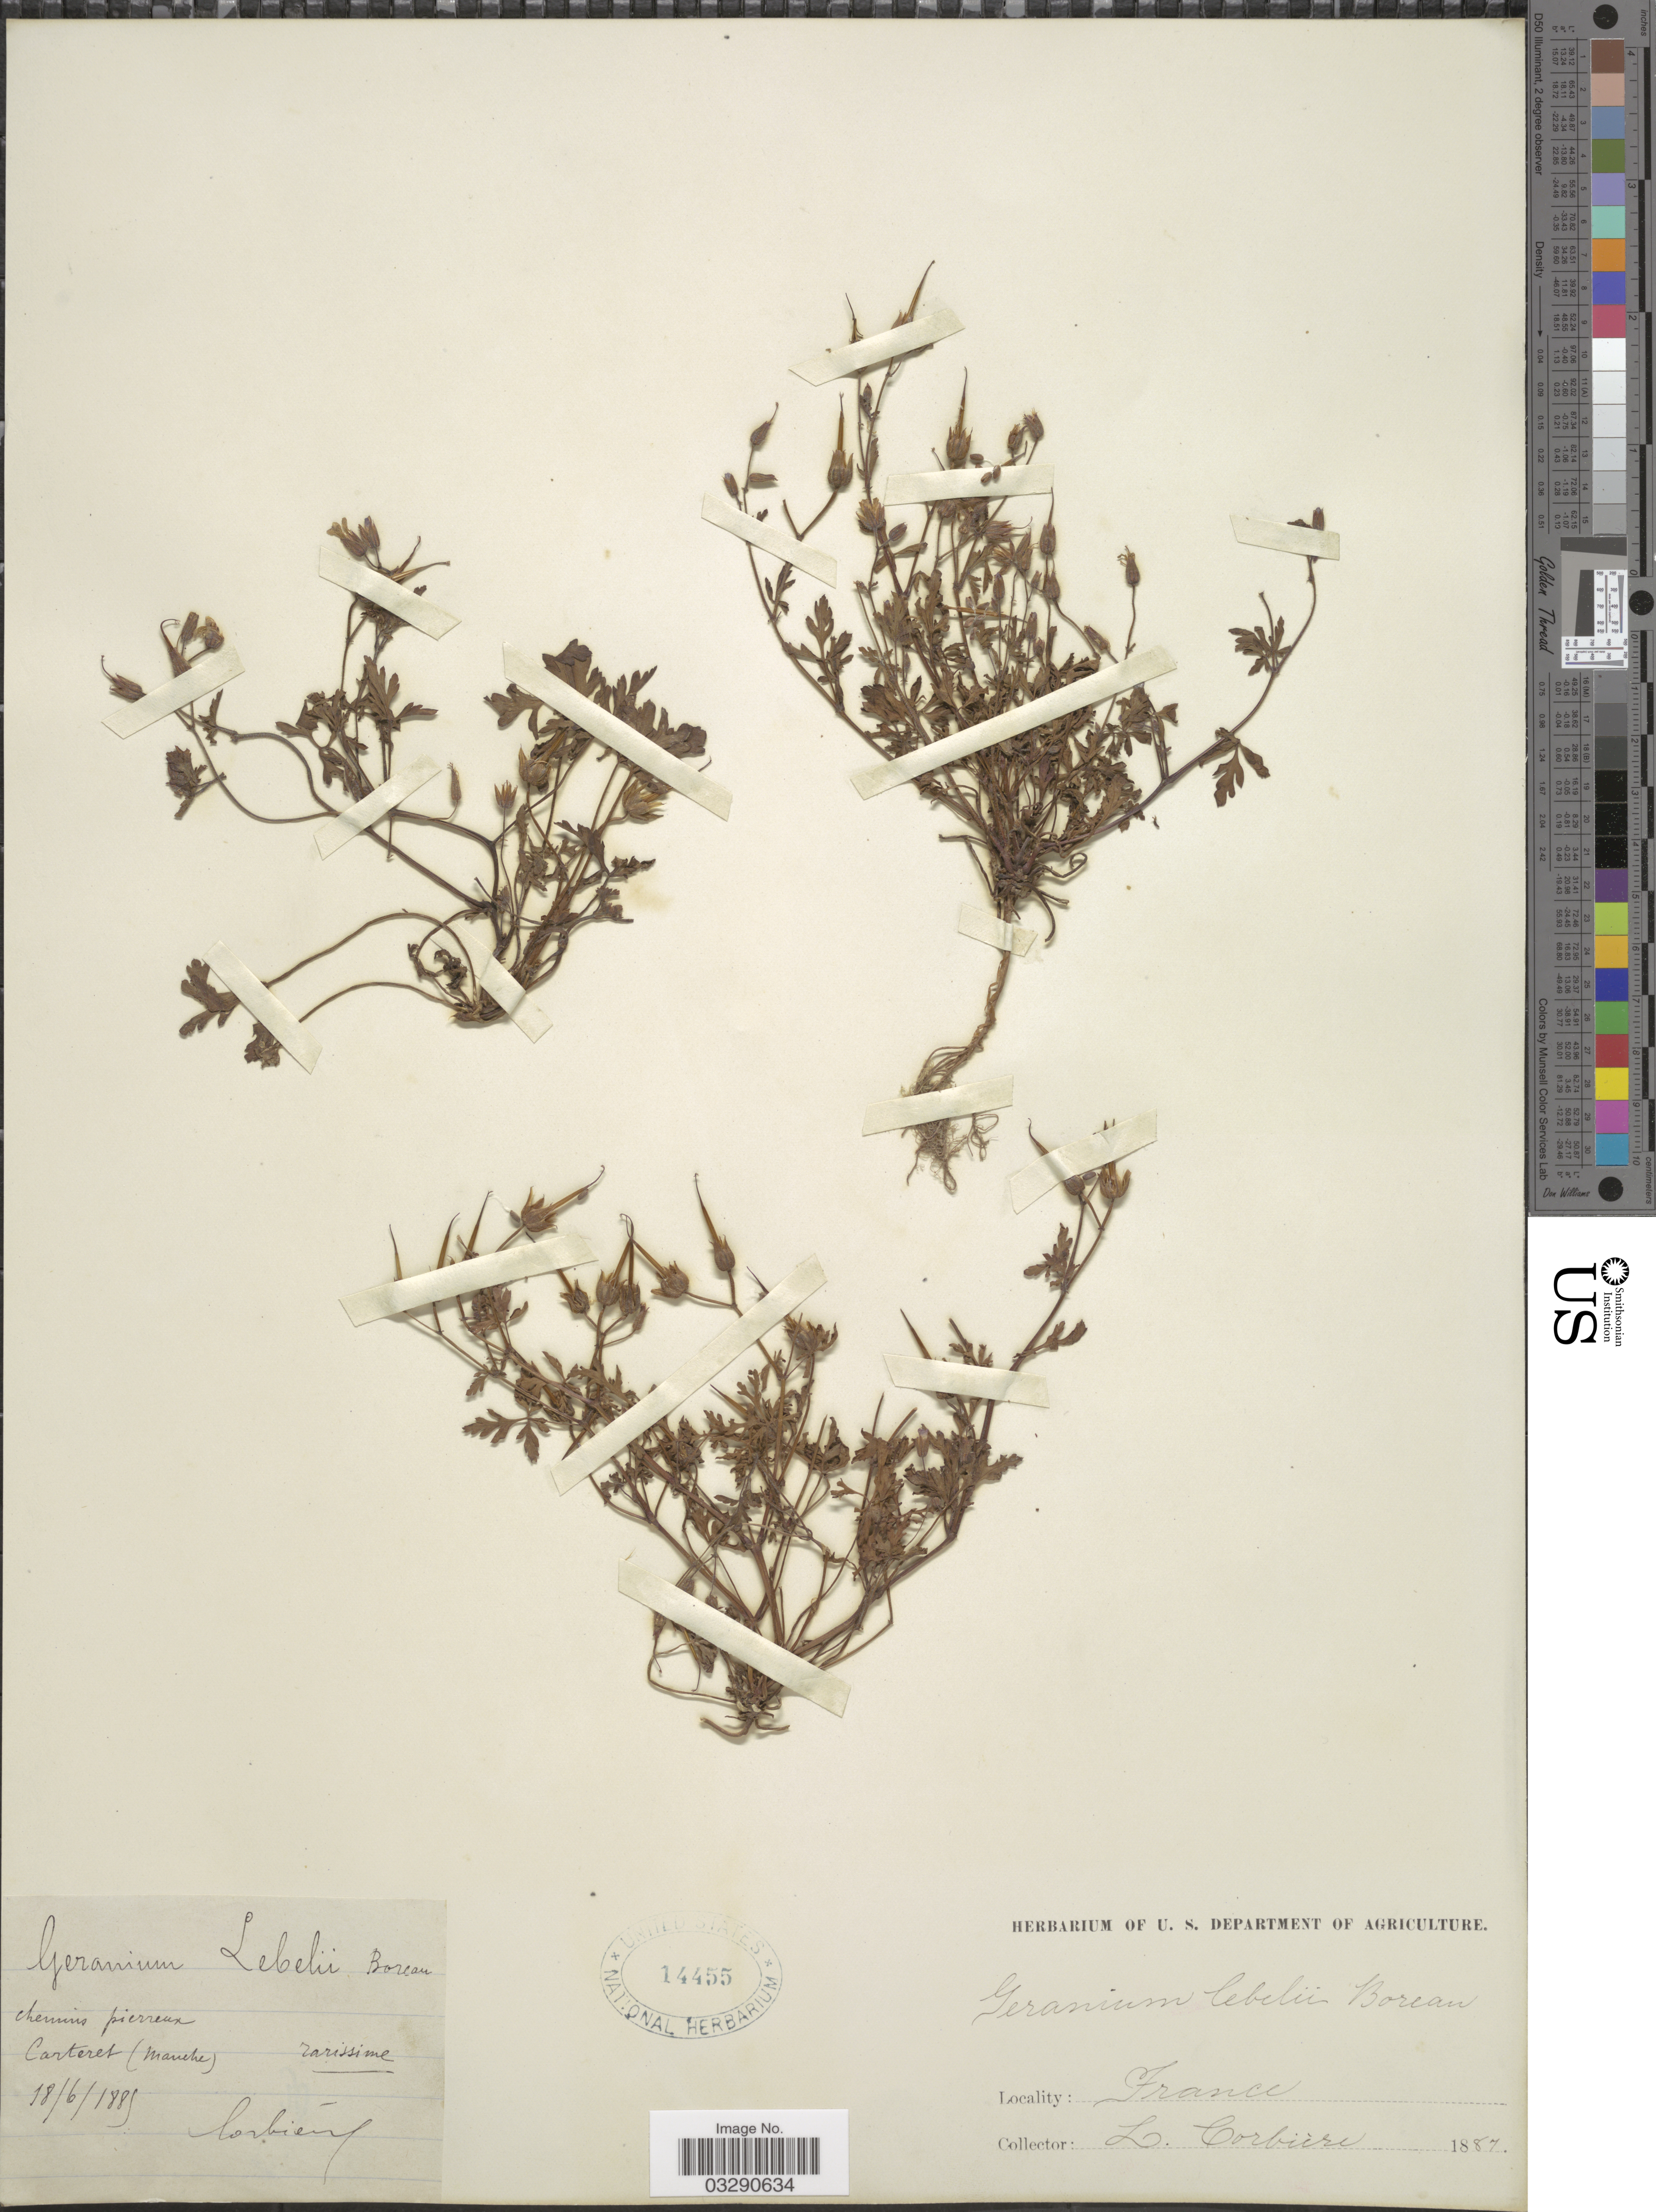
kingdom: Plantae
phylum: Tracheophyta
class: Magnoliopsida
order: Geraniales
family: Geraniaceae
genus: Geranium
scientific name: Geranium lebelii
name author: Boreau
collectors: L. Corbière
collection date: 1887-06-18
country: France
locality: Chemins pierreux Carteret (Manche).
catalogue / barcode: US 14455